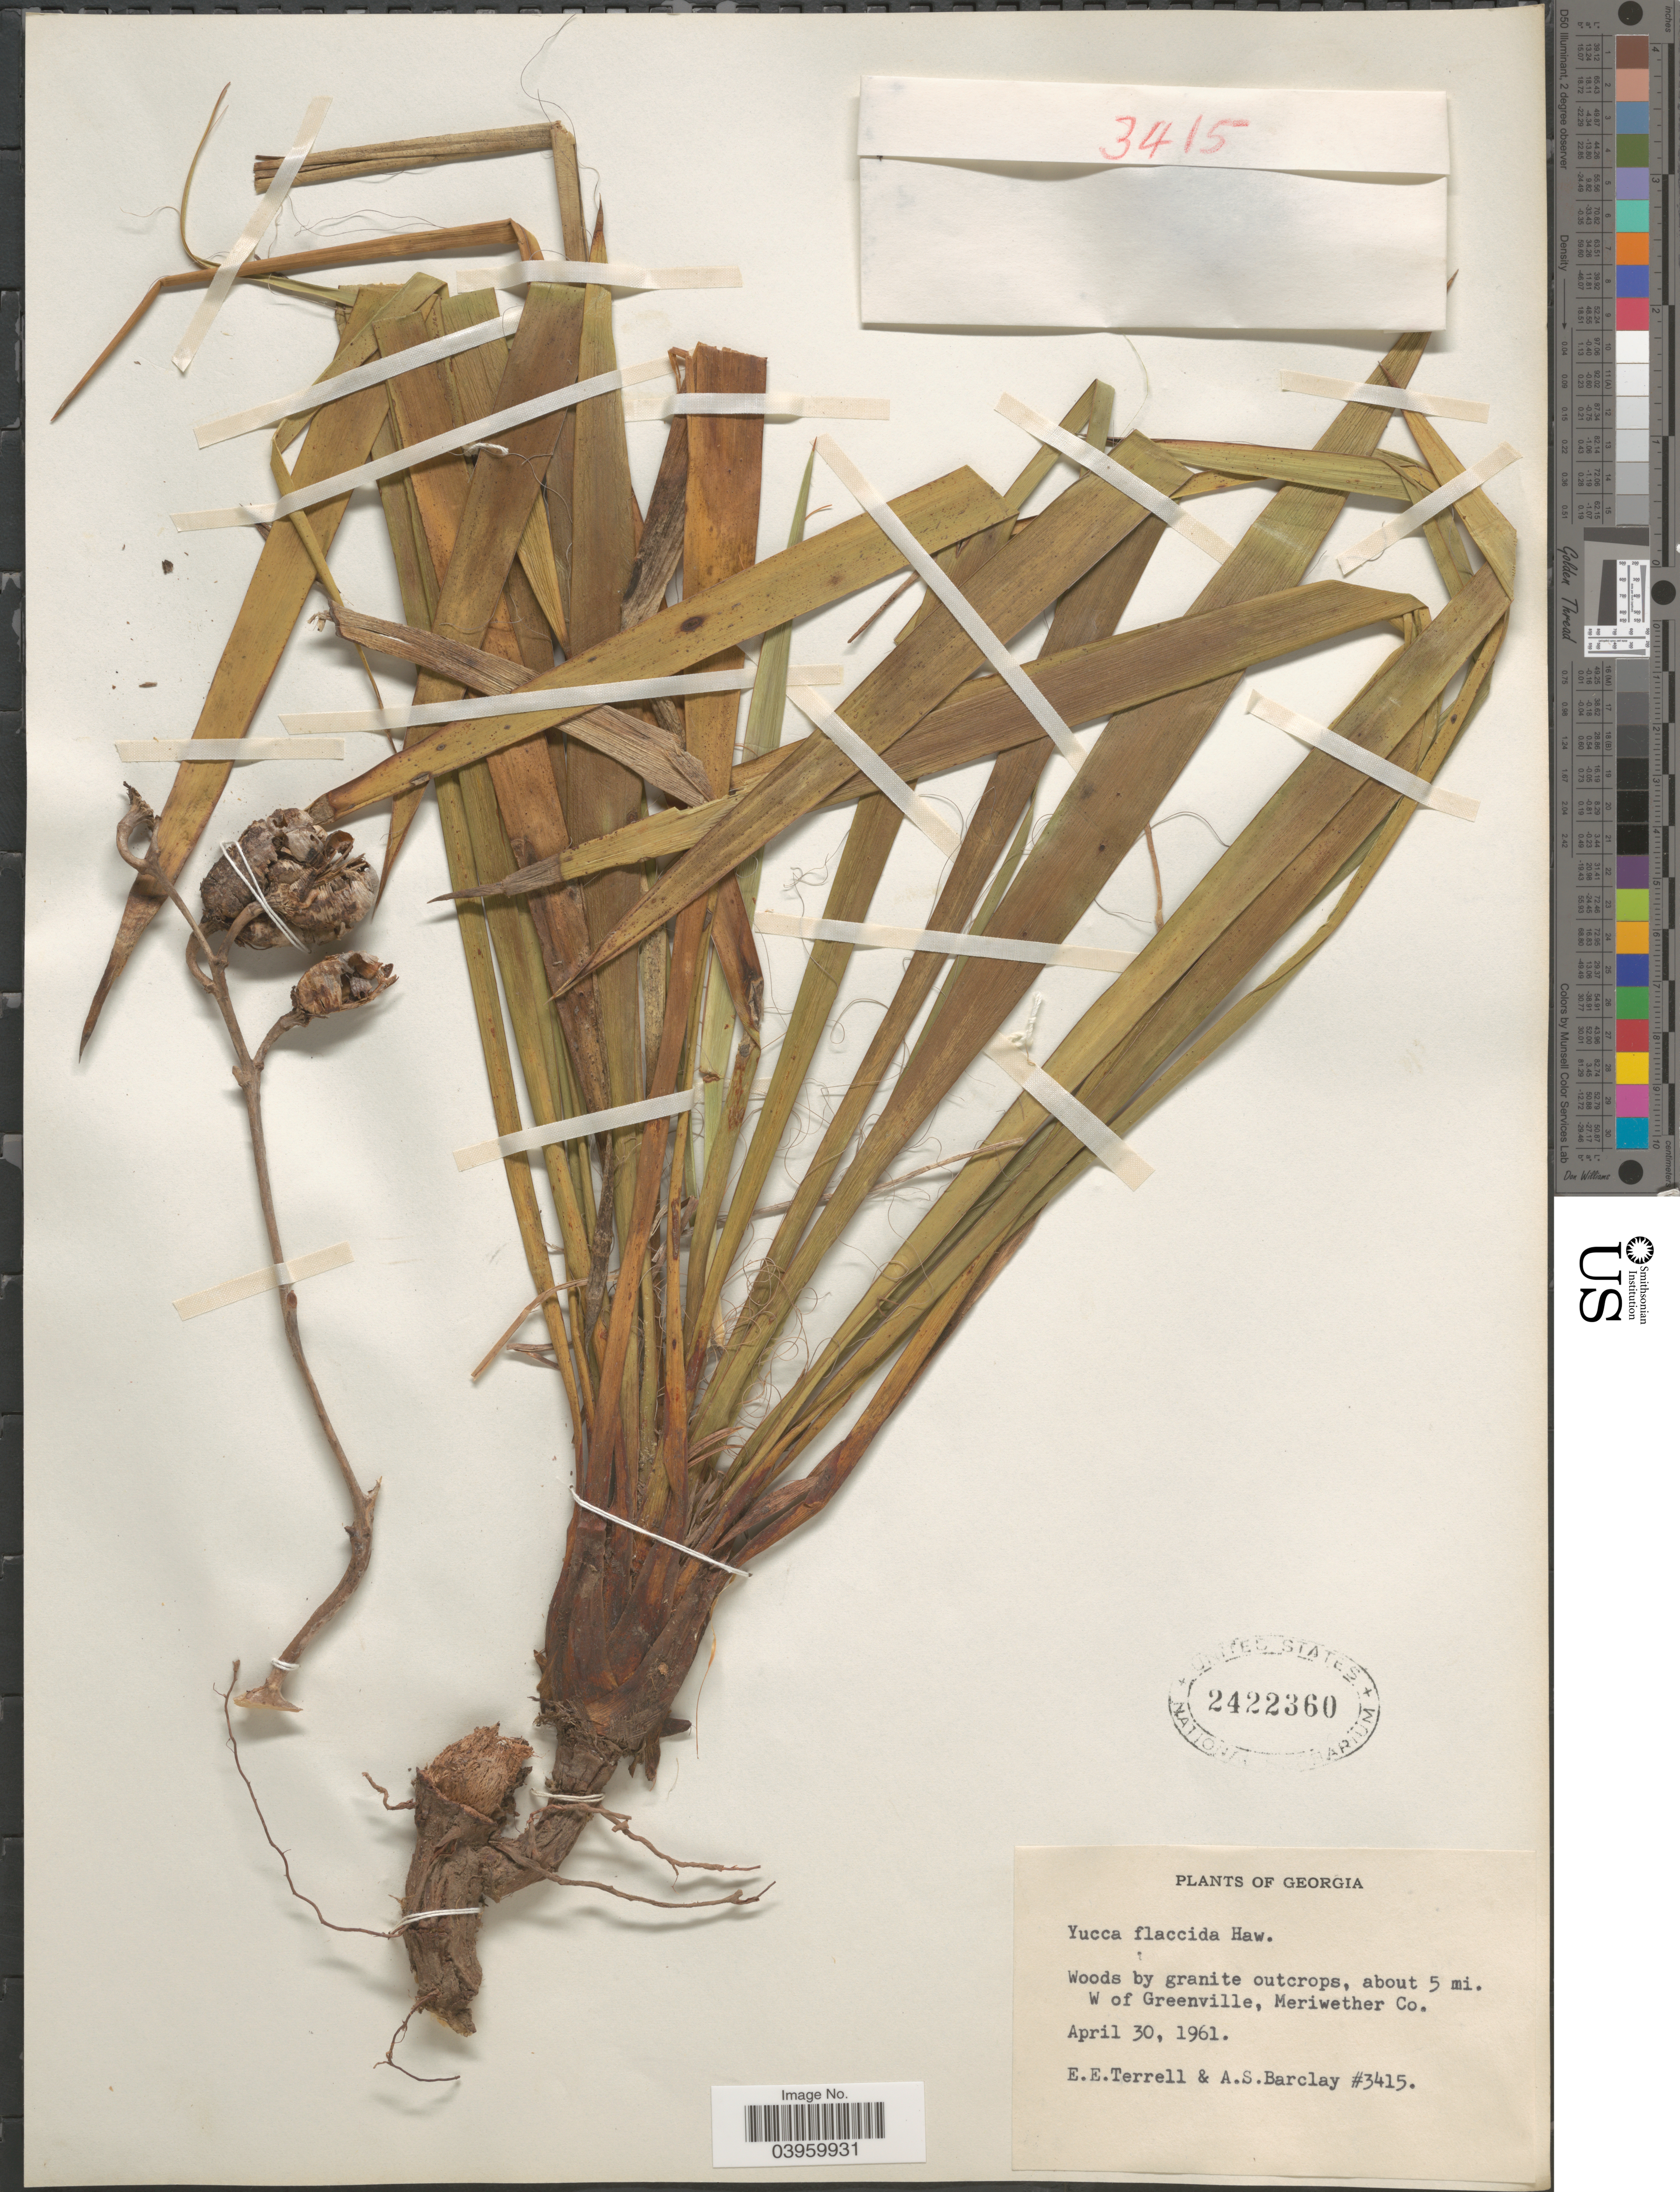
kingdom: Plantae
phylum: Tracheophyta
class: Liliopsida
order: Asparagales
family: Asparagaceae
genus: Yucca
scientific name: Yucca flaccida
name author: Haw.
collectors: E. E. Terrell & A. S. Barclay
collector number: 3415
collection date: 1961-04-30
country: United States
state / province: Georgia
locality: Woods by granite outcrops, about 5 mi. W of Greenville, Meriwether Co.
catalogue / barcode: US 2422360